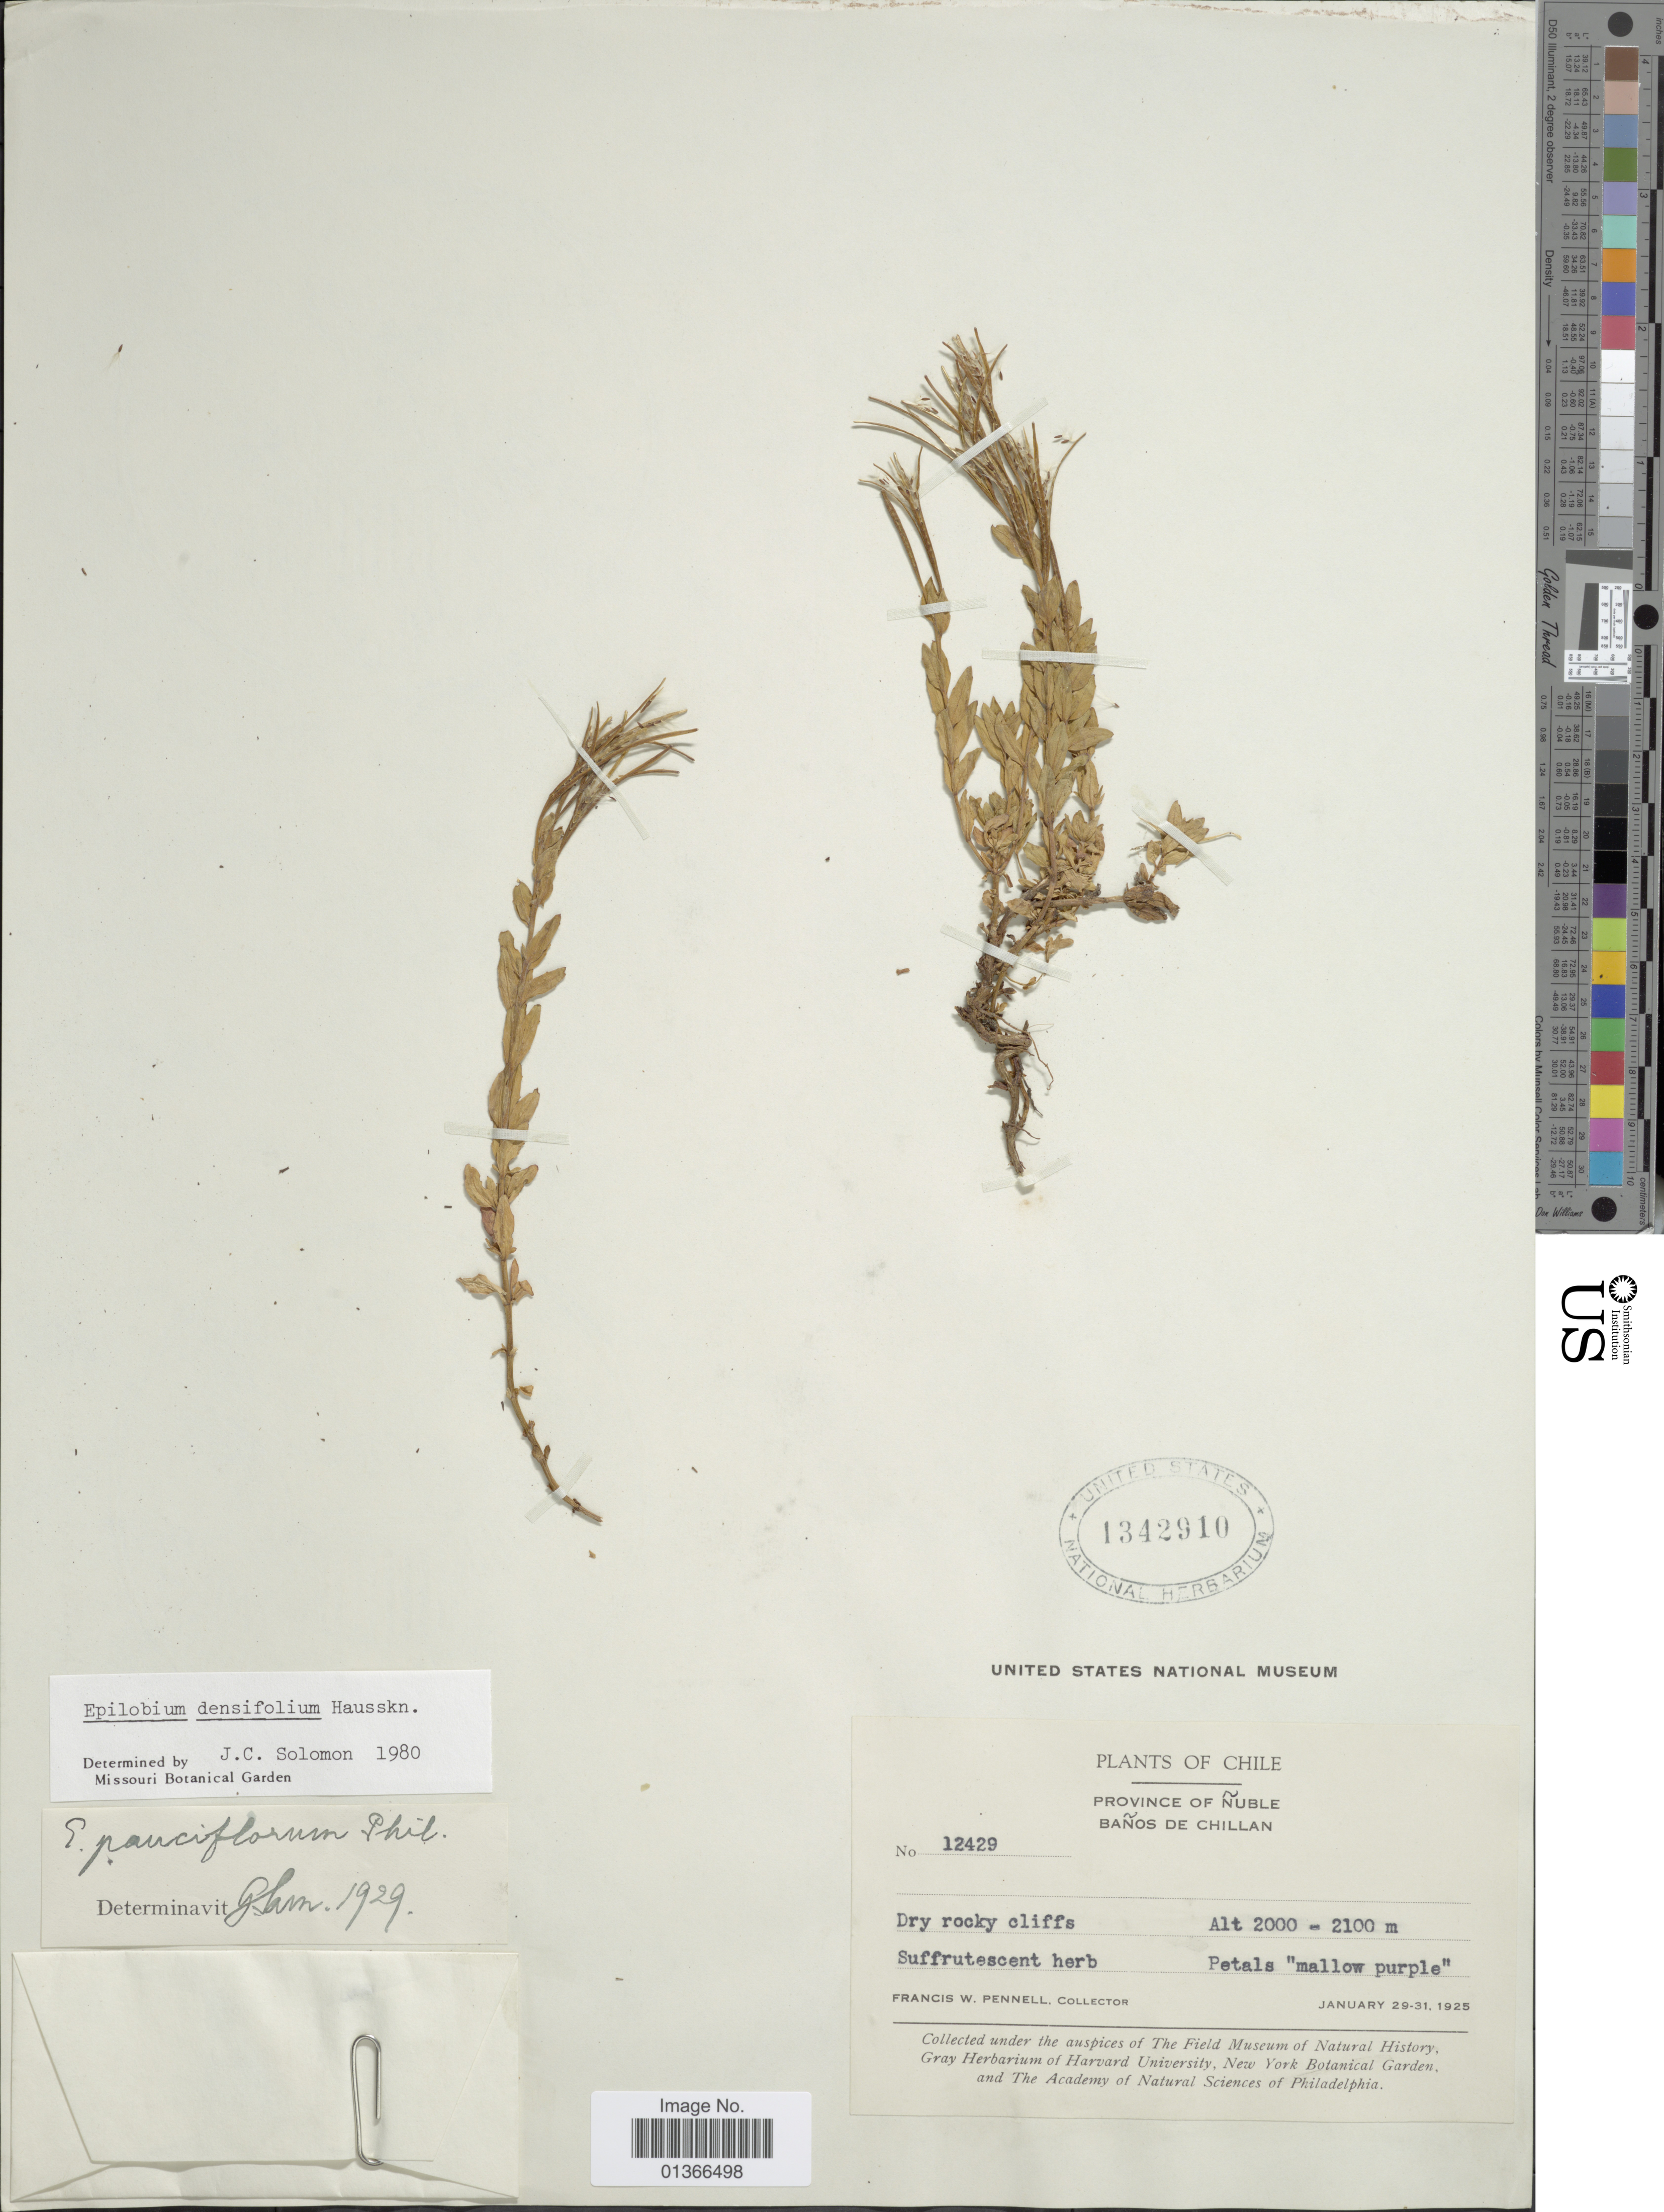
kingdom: Plantae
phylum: Tracheophyta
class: Magnoliopsida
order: Myrtales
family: Onagraceae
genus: Epilobium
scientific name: Epilobium densifolium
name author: Hausskn.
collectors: F. W. Pennell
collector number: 12429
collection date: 1925-01-29/1925-01-31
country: Chile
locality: Province of Nuble. Baños de Chillan.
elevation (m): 2000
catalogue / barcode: US 1342910